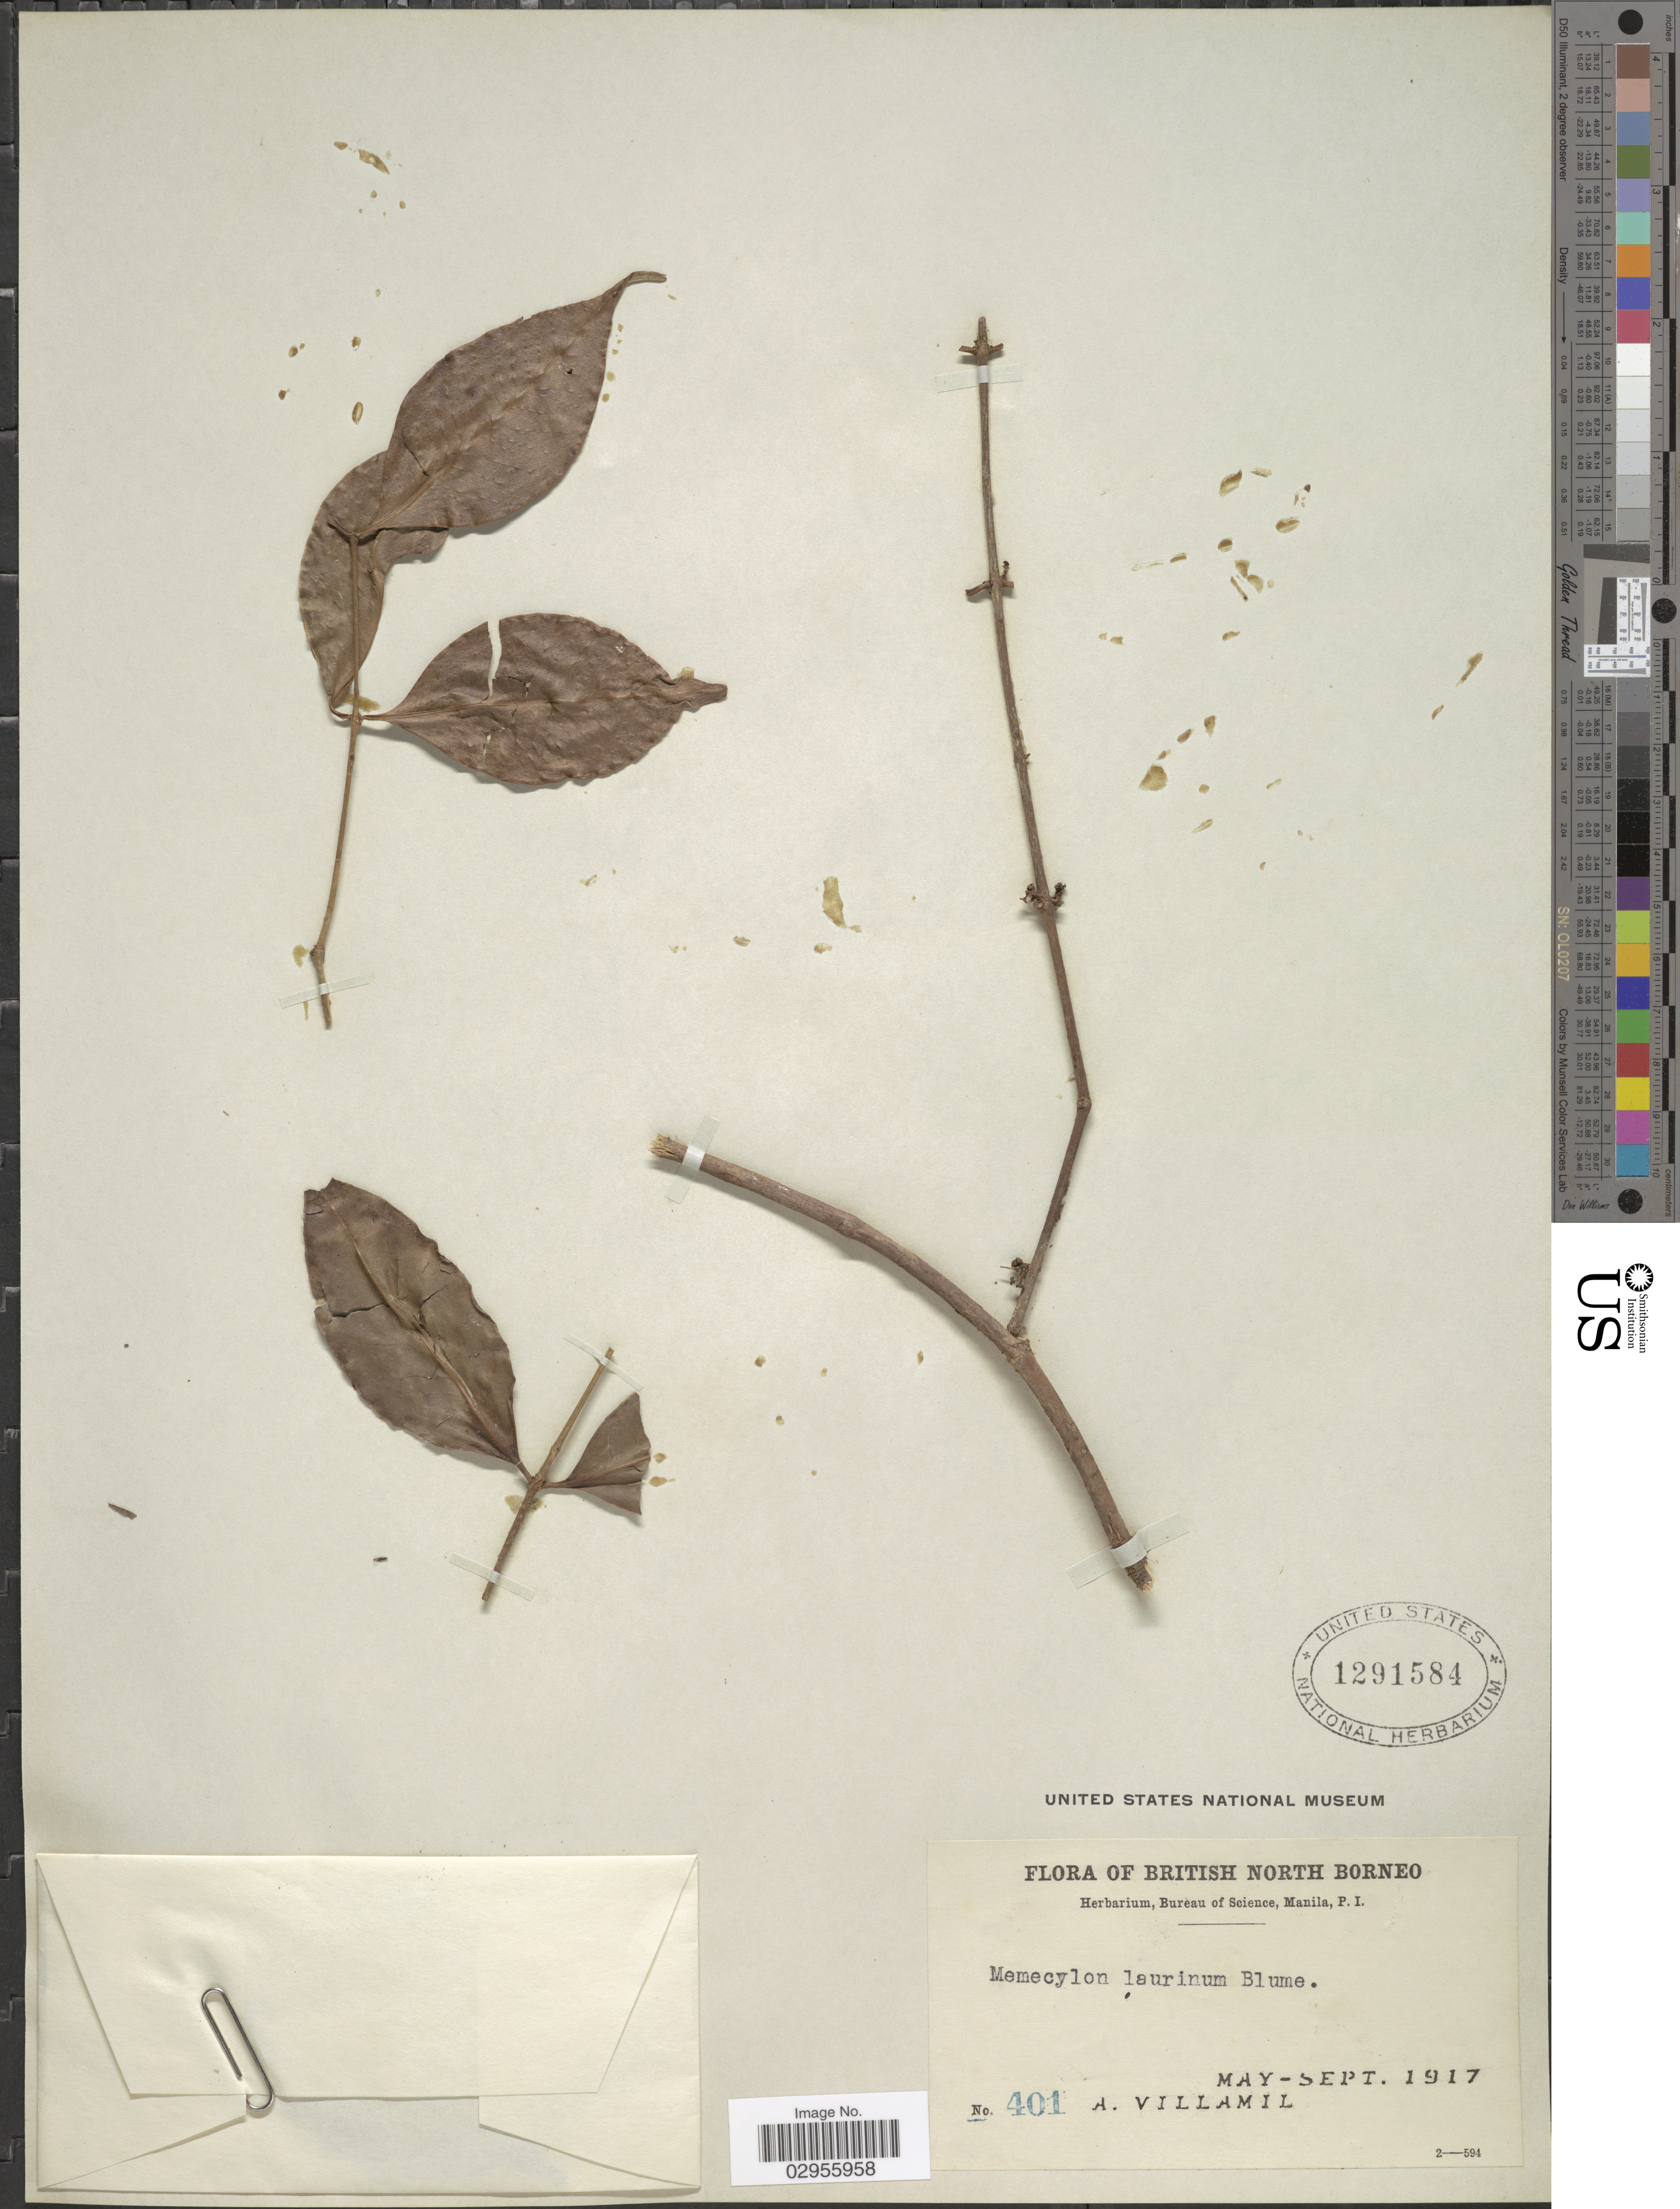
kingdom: Plantae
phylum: Tracheophyta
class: Magnoliopsida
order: Myrtales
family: Melastomataceae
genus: Memecylon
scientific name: Memecylon argenteum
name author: K. Bremer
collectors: A. Villamil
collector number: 401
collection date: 1917-05/1917-09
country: Malaysia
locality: British North Borneo.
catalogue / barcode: US 1291584